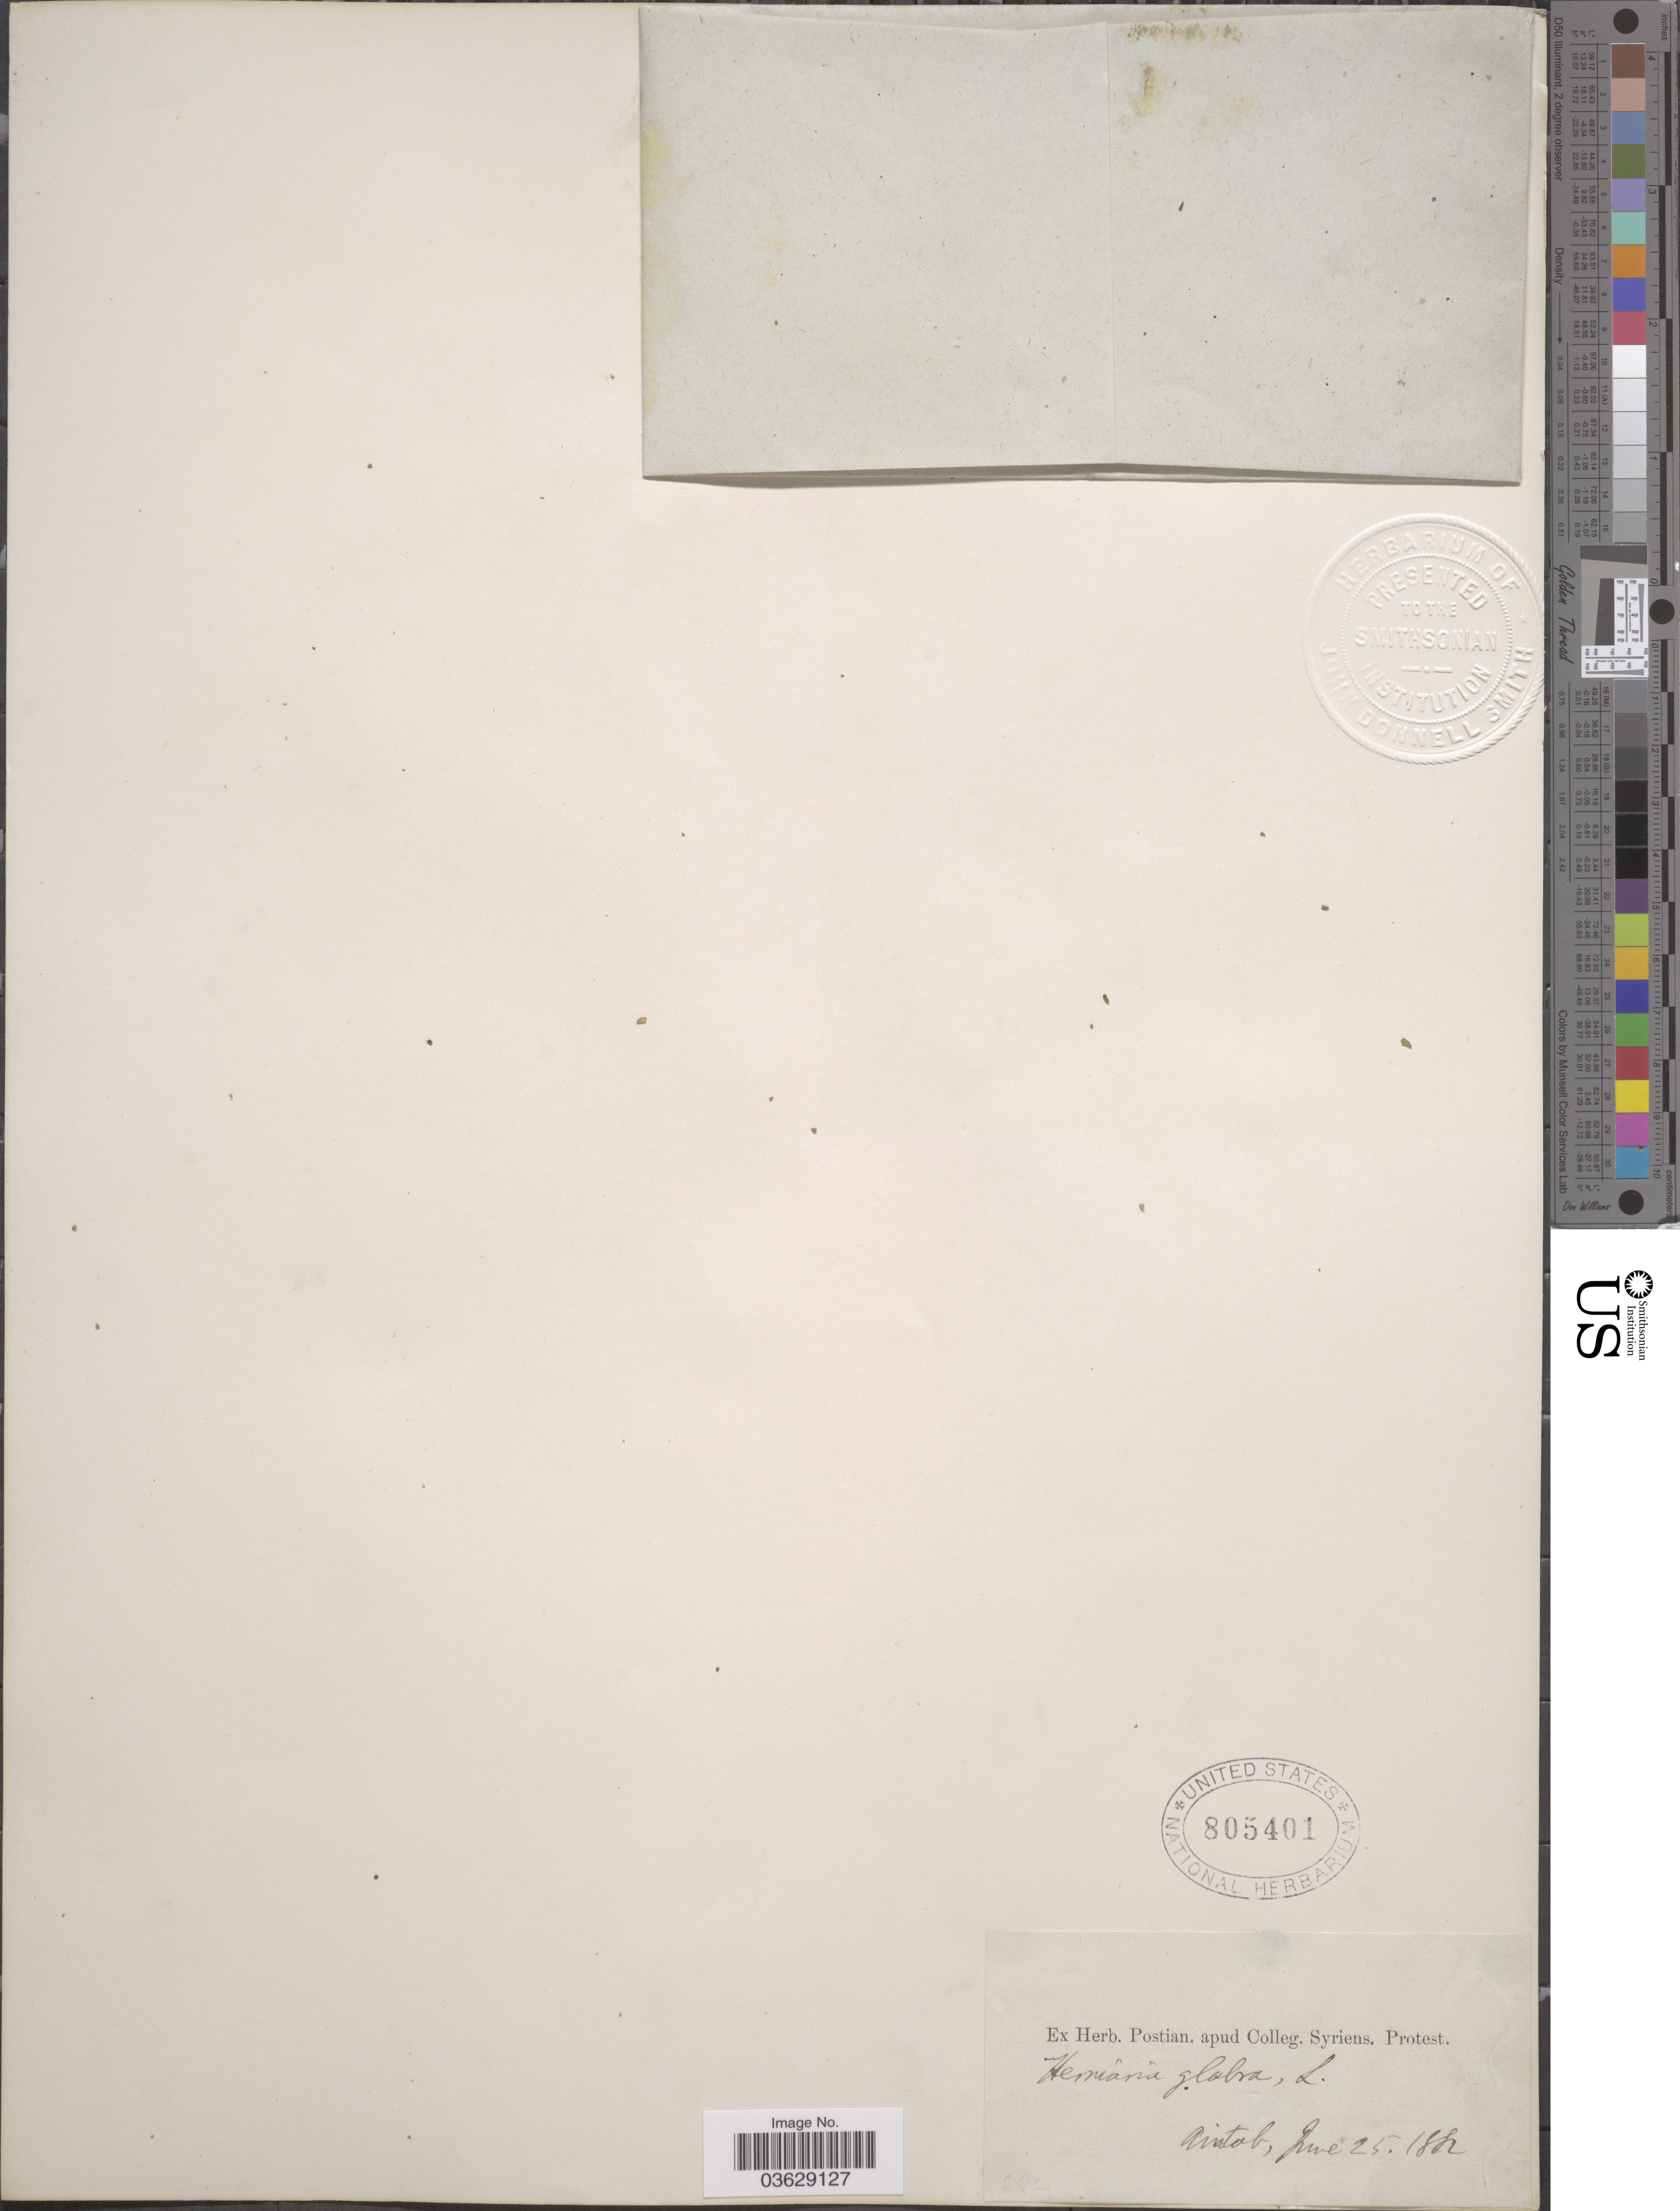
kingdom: Plantae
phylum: Tracheophyta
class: Magnoliopsida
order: Caryophyllales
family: Caryophyllaceae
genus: Herniaria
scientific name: Herniaria glabra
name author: L.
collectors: ex herb. Postian. apud Colleg. Syriens. Protest. USE "Fannie P. A. Shepard" (10308853) AS PRIMARY COLLECTOR INSTEAD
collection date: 1882-06-25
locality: Aintab.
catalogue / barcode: US 805401